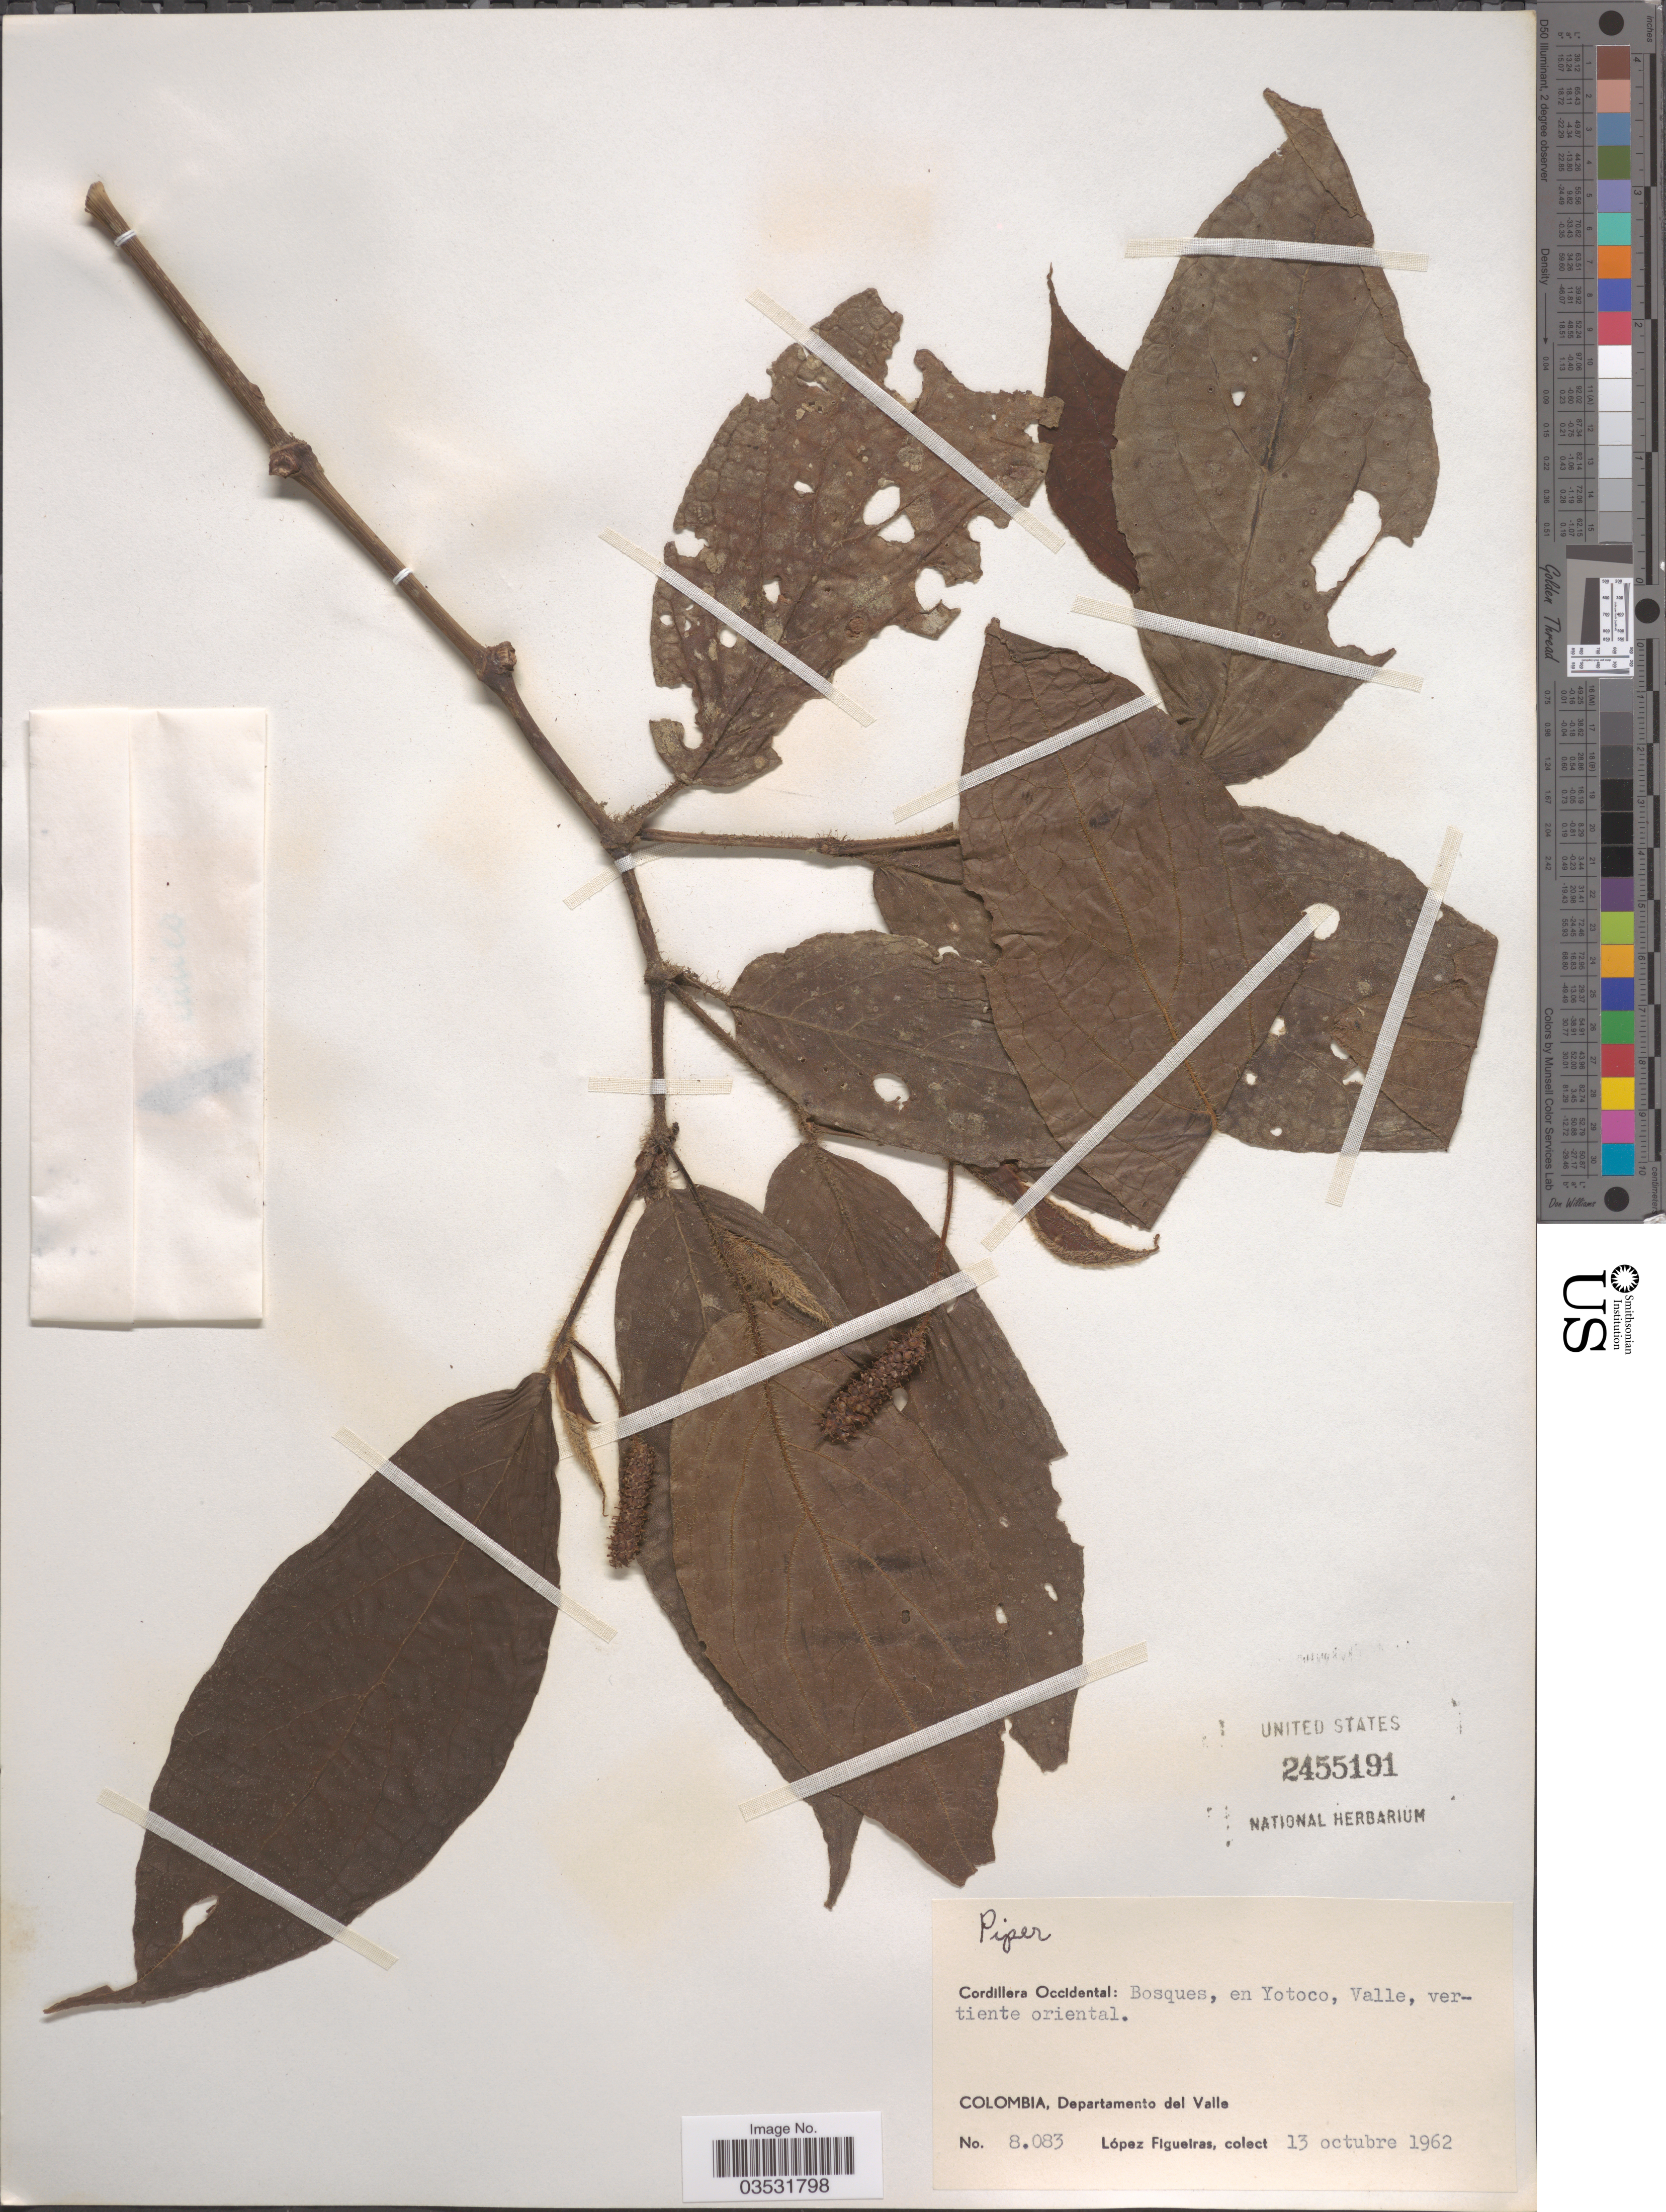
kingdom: Plantae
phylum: Tracheophyta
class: Magnoliopsida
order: Piperales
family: Piperaceae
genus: Piper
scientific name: Piper sp.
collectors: M. López Figueiras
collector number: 8083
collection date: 1962-10-13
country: Colombia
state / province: Valle del Cauca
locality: Cordillera Occidental: Bosques, en Yotoco, Valle, vertiente oriental. Departamento del Valle.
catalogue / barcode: US 2455191